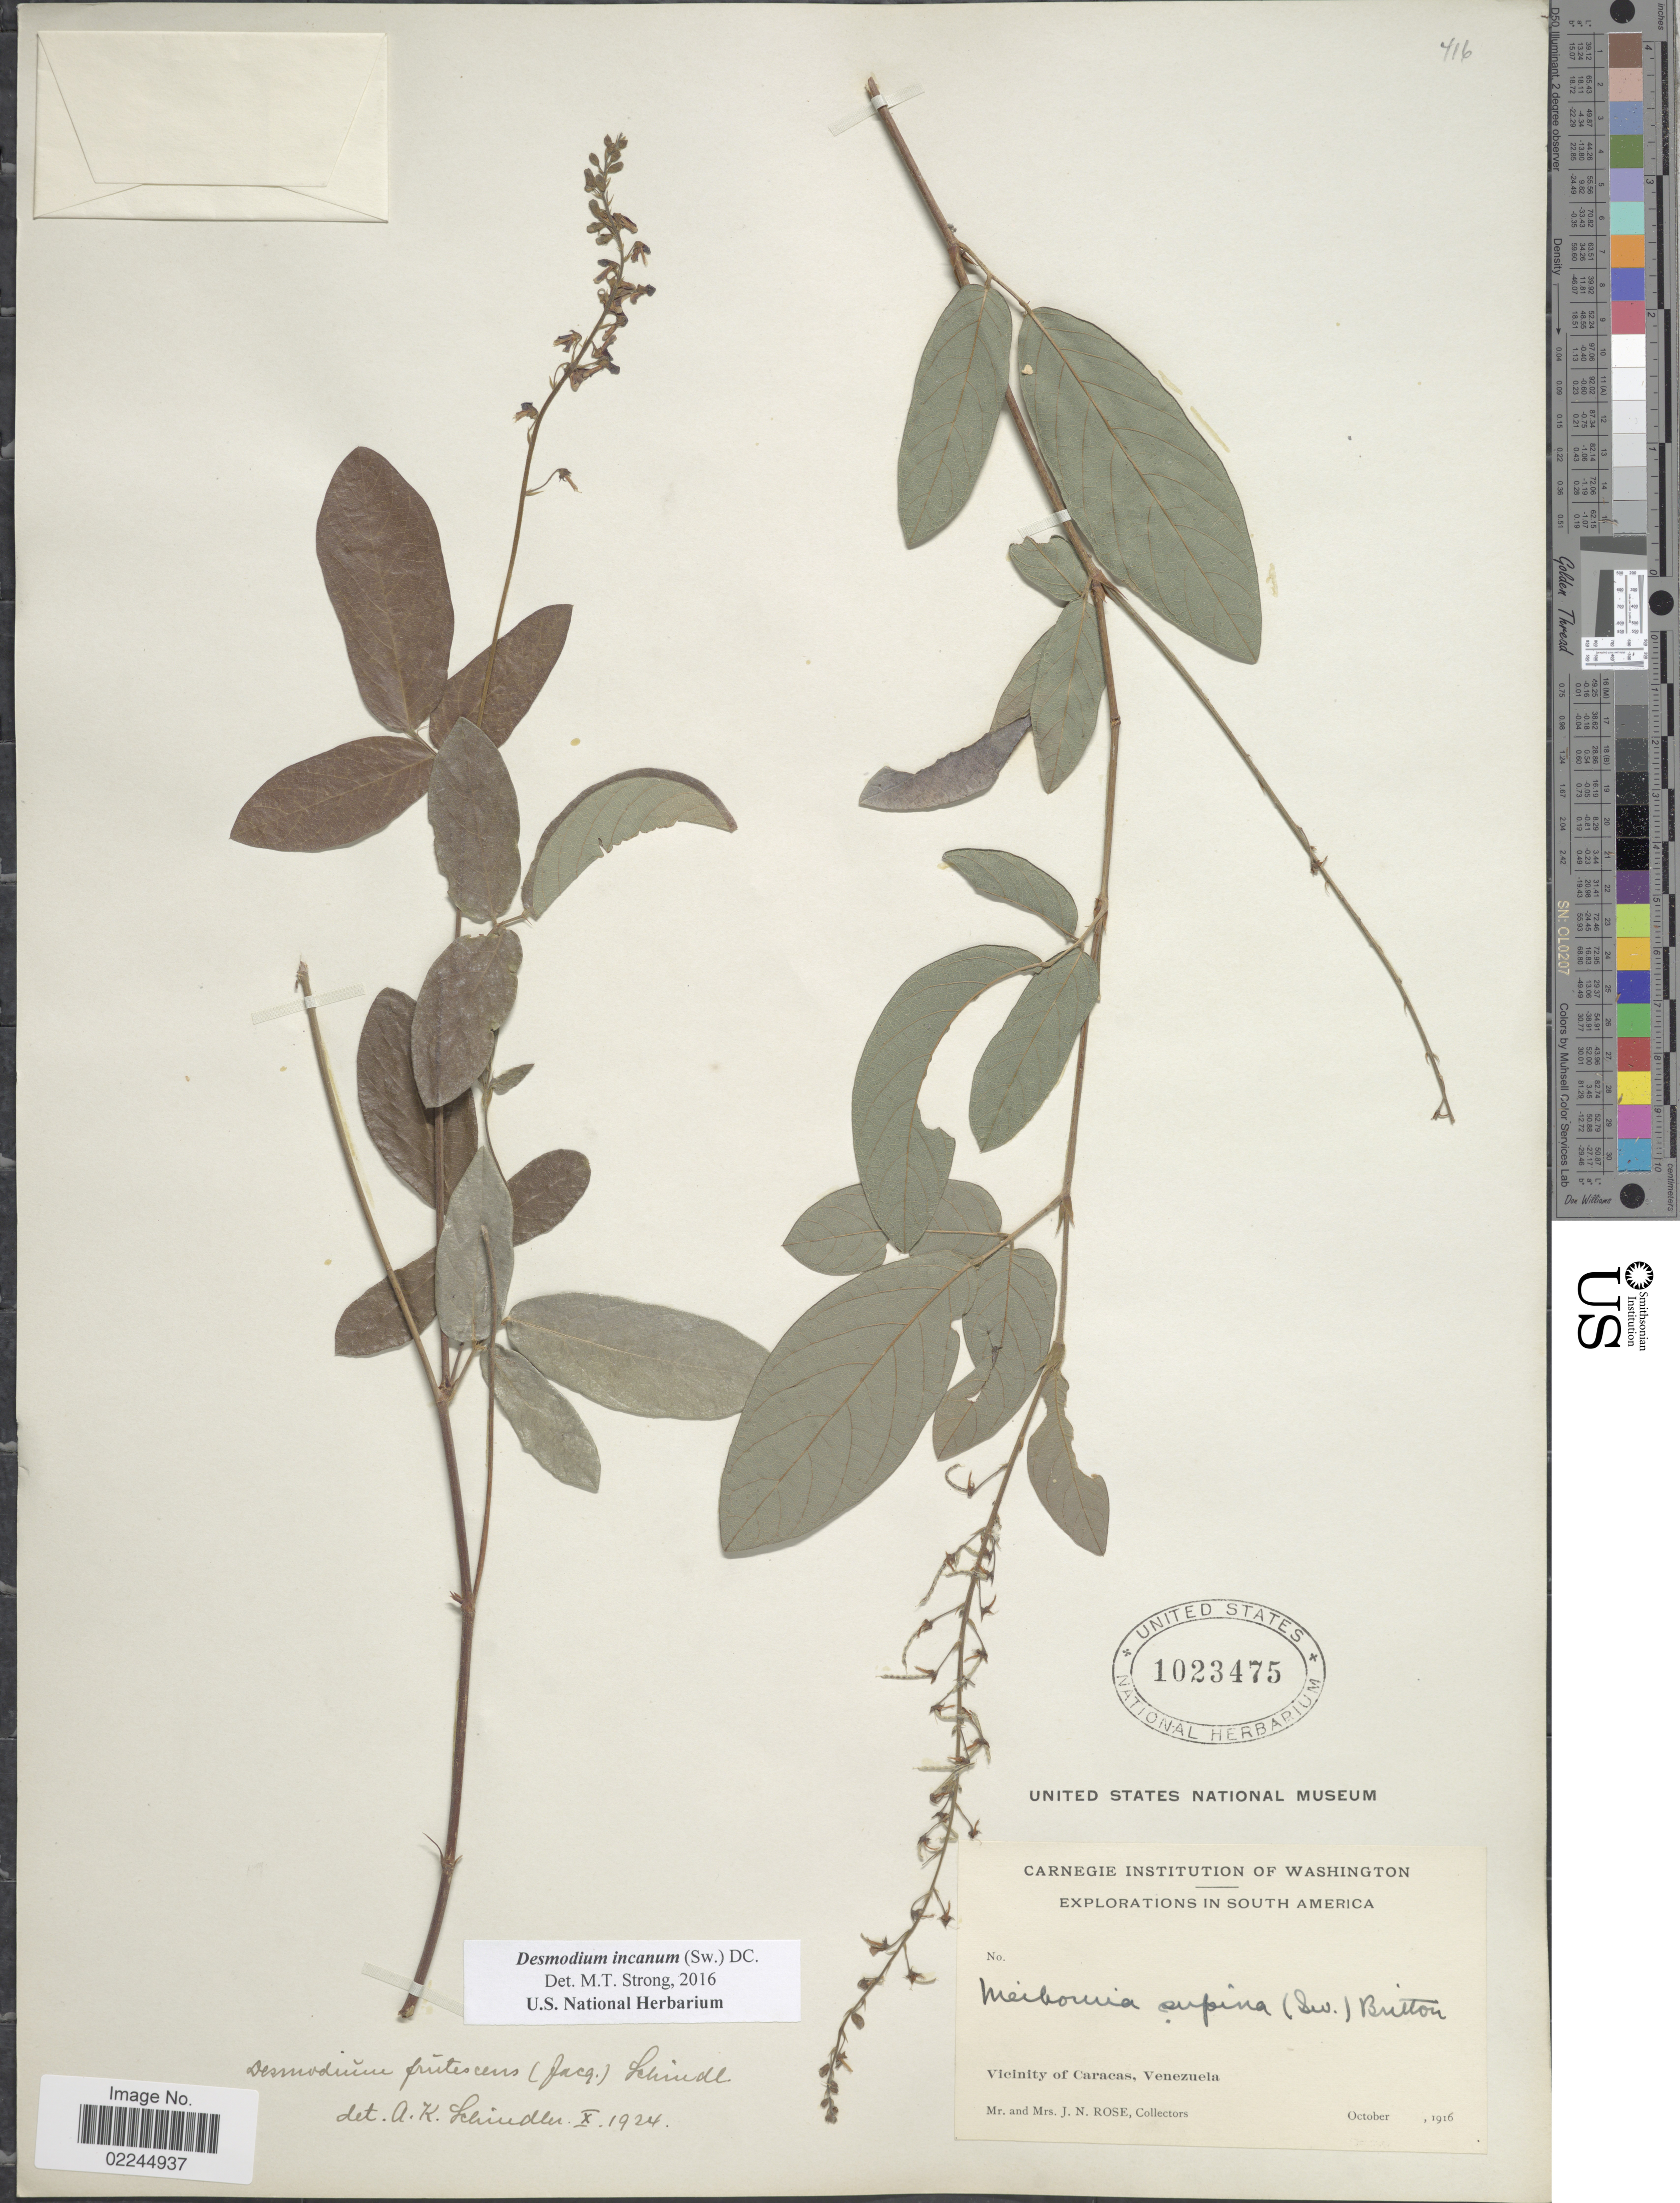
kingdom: Plantae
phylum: Tracheophyta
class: Magnoliopsida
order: Fabales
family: Fabaceae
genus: Desmodium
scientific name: Desmodium incanum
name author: (Sw.) DC.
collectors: J. N. Rose & L. B. Rose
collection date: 1916-10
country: Venezuela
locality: Vicinity of Caracas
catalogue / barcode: US 1023475